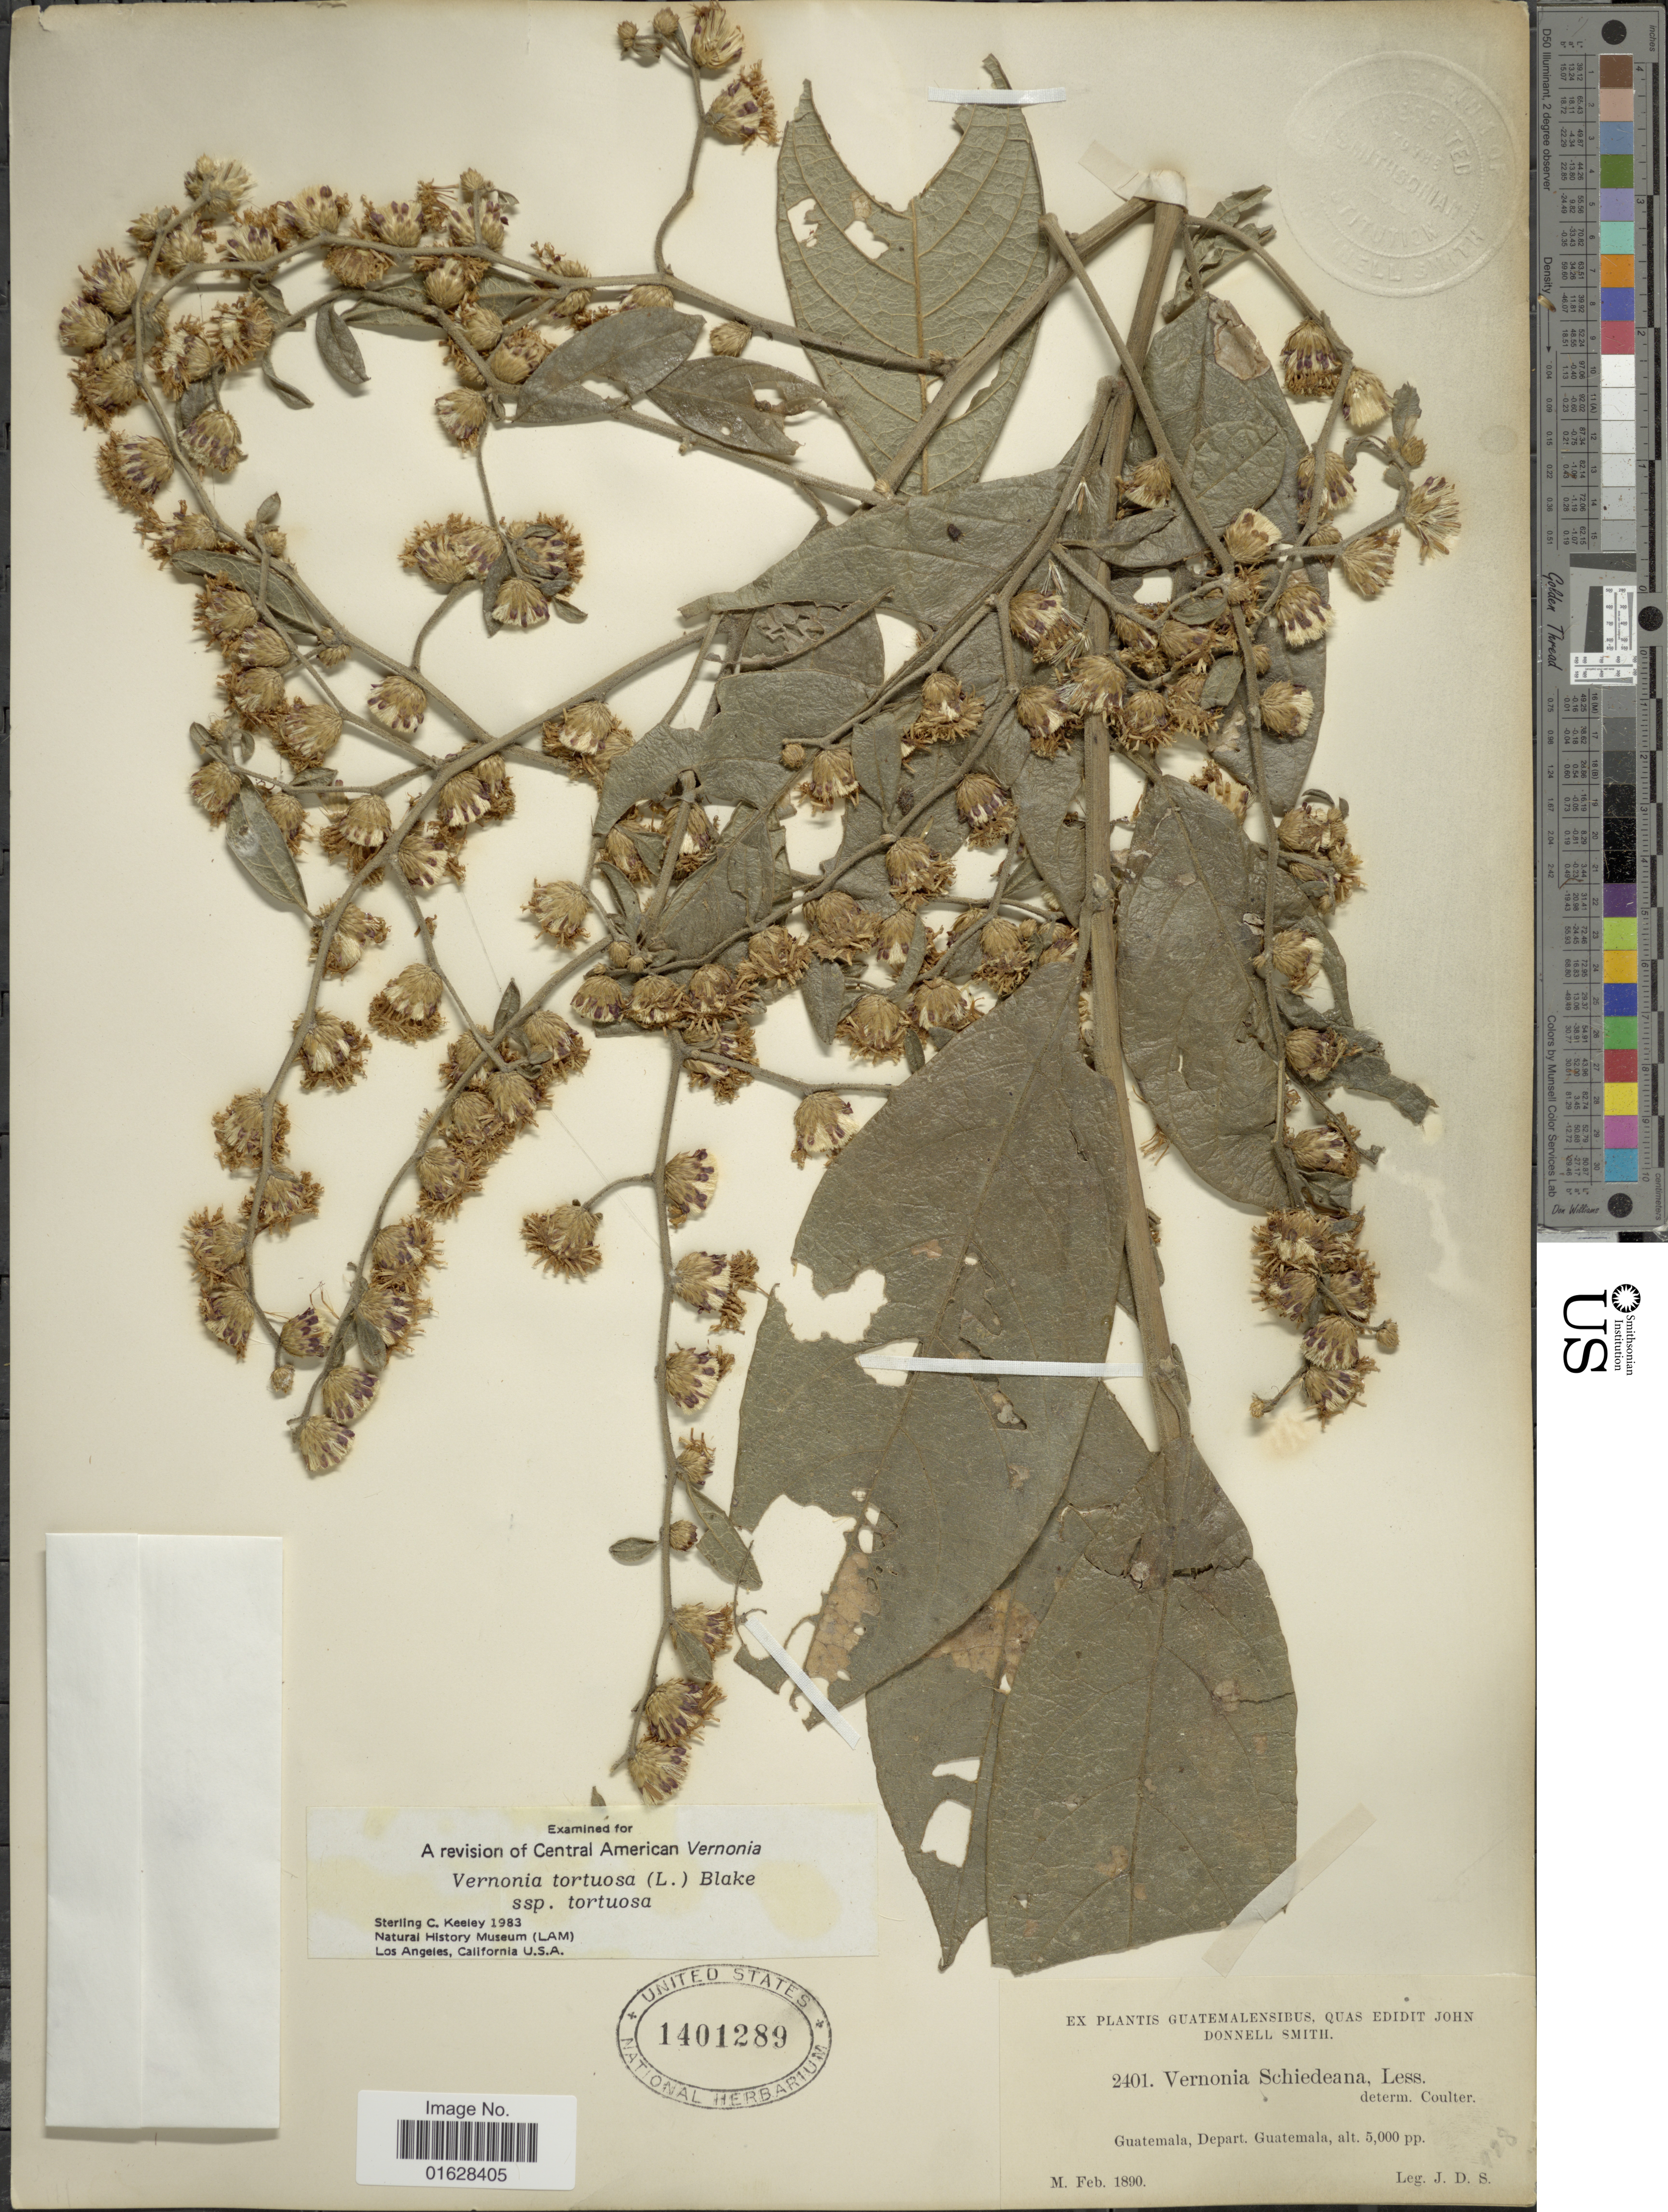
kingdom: Plantae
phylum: Tracheophyta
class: Magnoliopsida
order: Asterales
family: Asteraceae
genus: Lepidaploa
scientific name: Lepidaploa tortuosa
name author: (L.) H. Rob.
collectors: J. Donnell Smith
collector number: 2401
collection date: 1890-02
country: Guatemala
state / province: Guatemala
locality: Guatemalensibus, Guatemala, Depart. Guatemala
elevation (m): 1524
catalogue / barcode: US 1401289